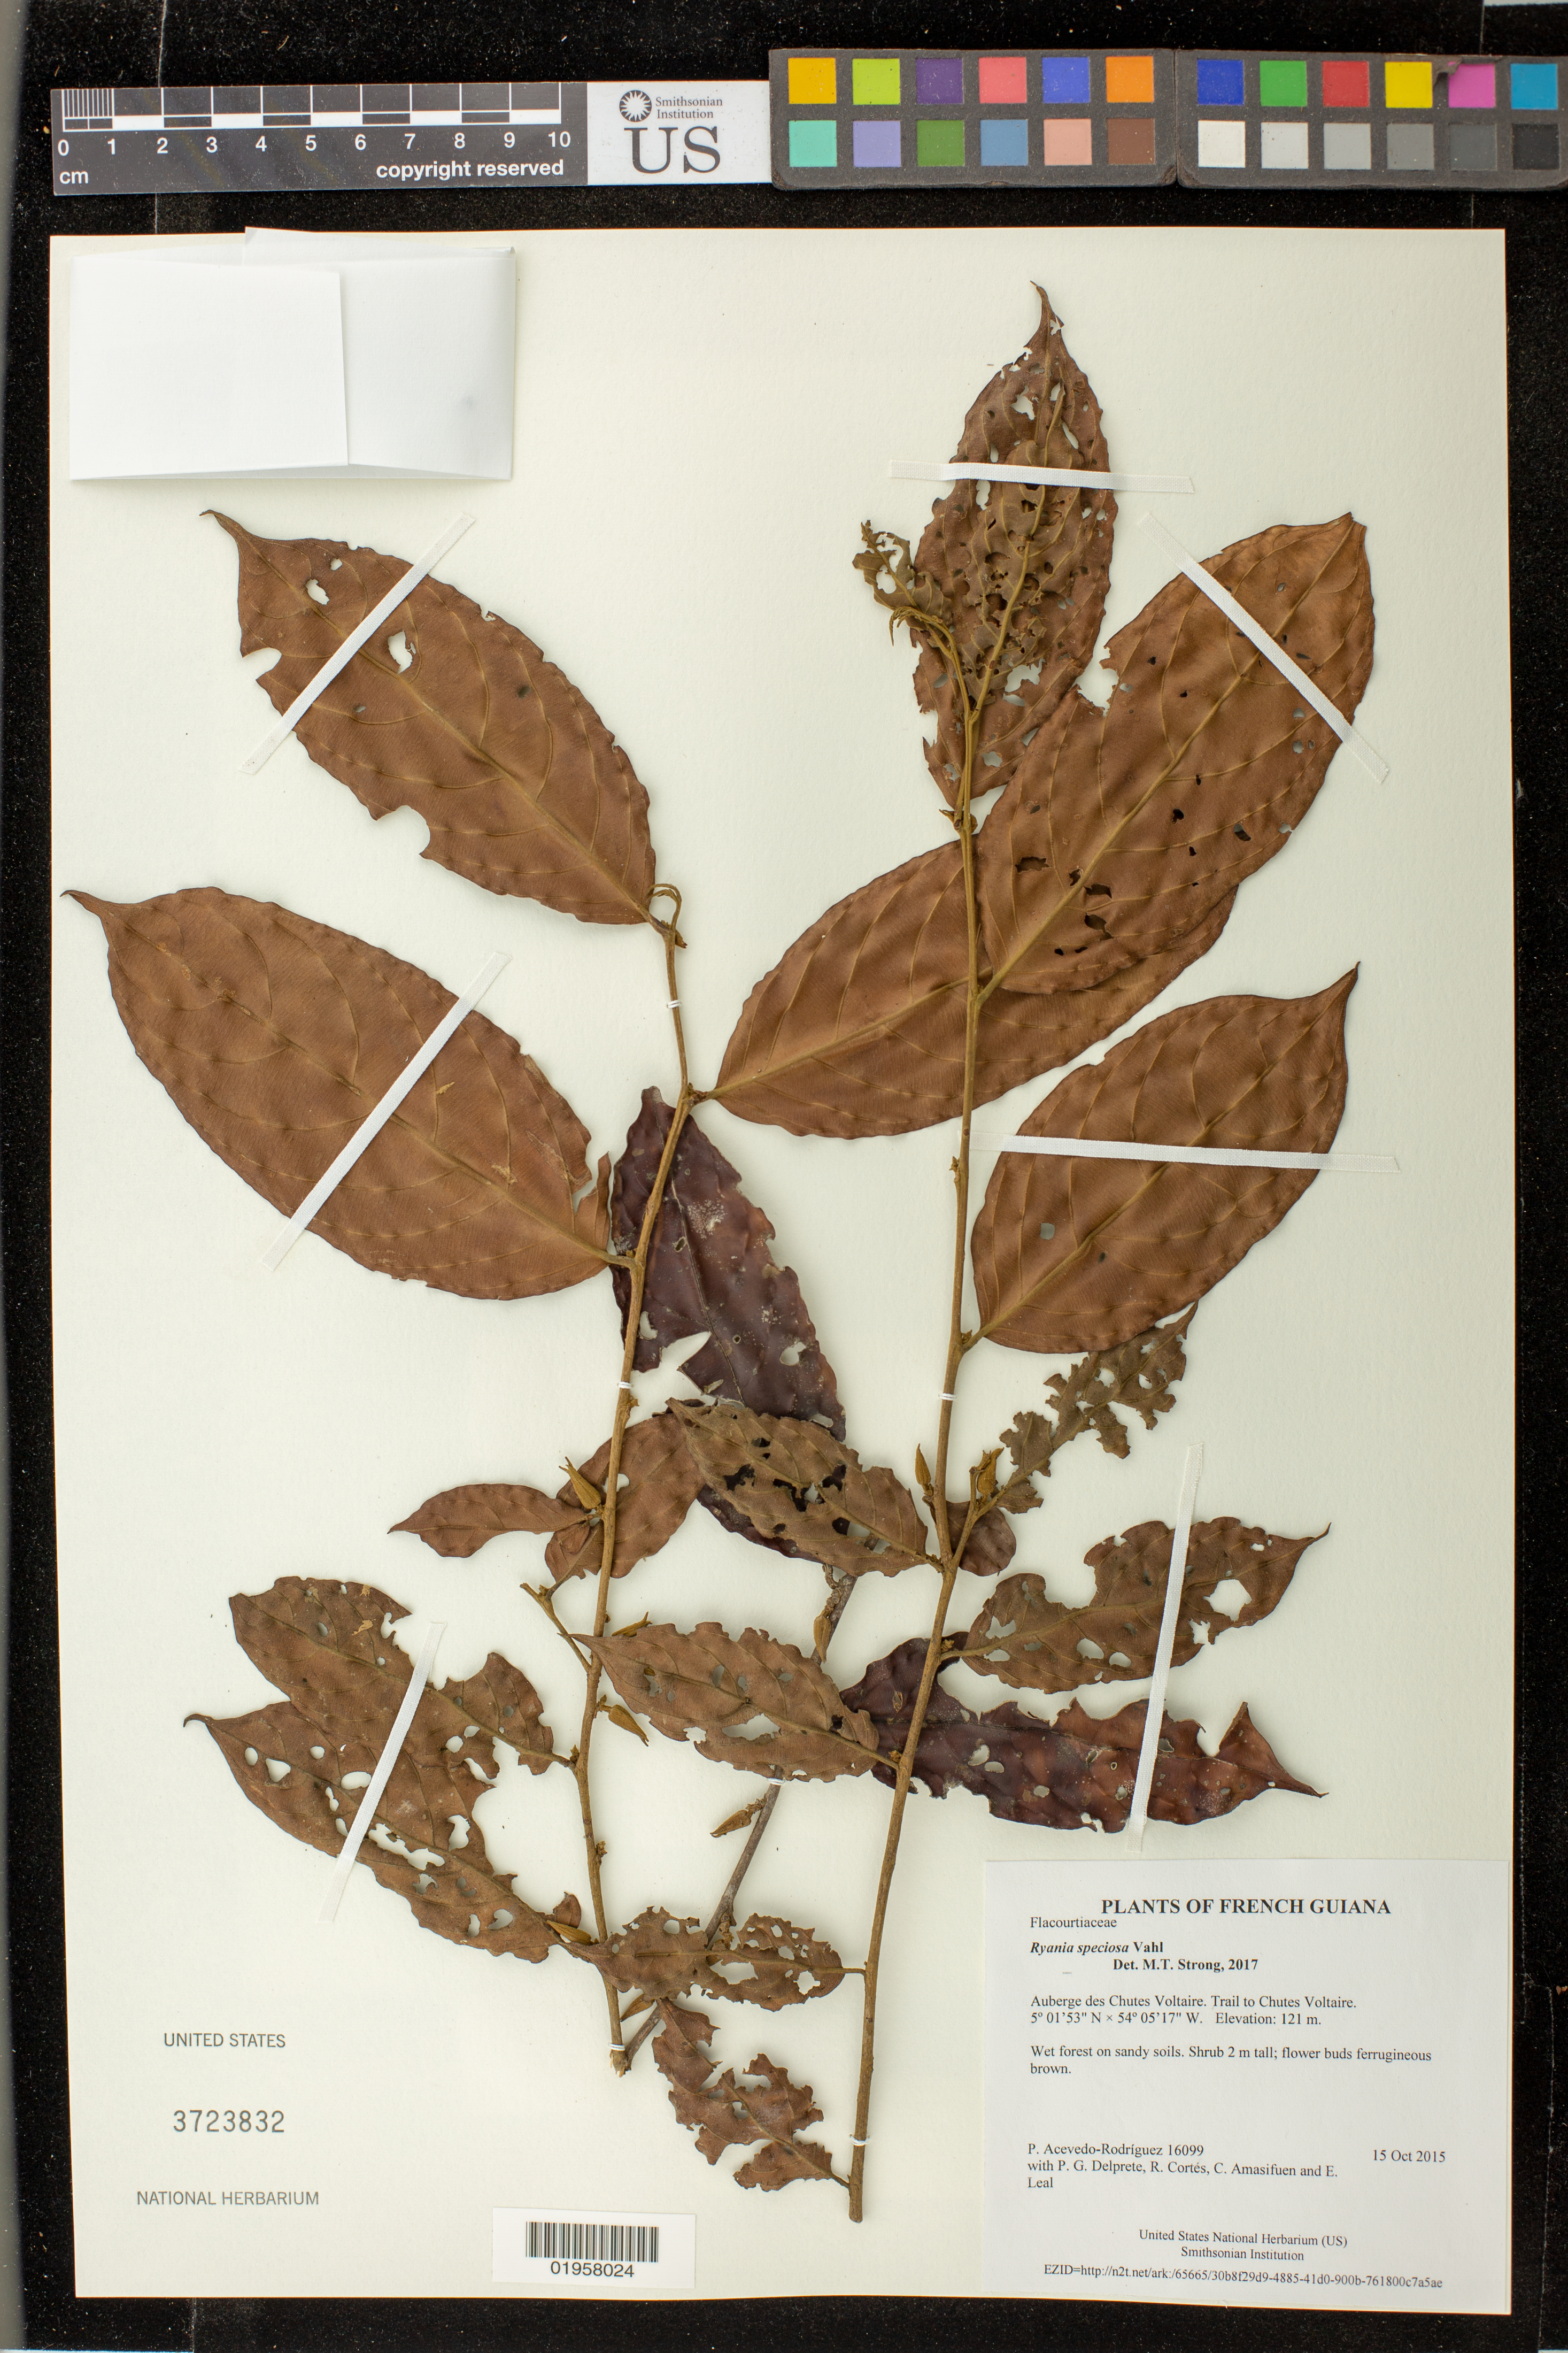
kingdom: Plantae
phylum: Tracheophyta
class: Magnoliopsida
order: Malpighiales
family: Salicaceae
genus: Ryania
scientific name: Ryania speciosa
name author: Vahl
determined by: Strong, M. T., (US), Smithsonian Institution - National Museum of Natural History (UNITED STATES)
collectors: P. Acevedo-Rodr., P. G. Delprete, R. Cortés, C. Amasifuen & E. Leal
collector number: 16099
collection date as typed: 15 October 2015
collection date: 2015-10-15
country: French Guiana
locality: Auberge des Chutes Voltaire. Trail to Chutes Voltaire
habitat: Wet forest on sandy soils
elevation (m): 121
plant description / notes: US, MO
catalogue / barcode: US 3723832